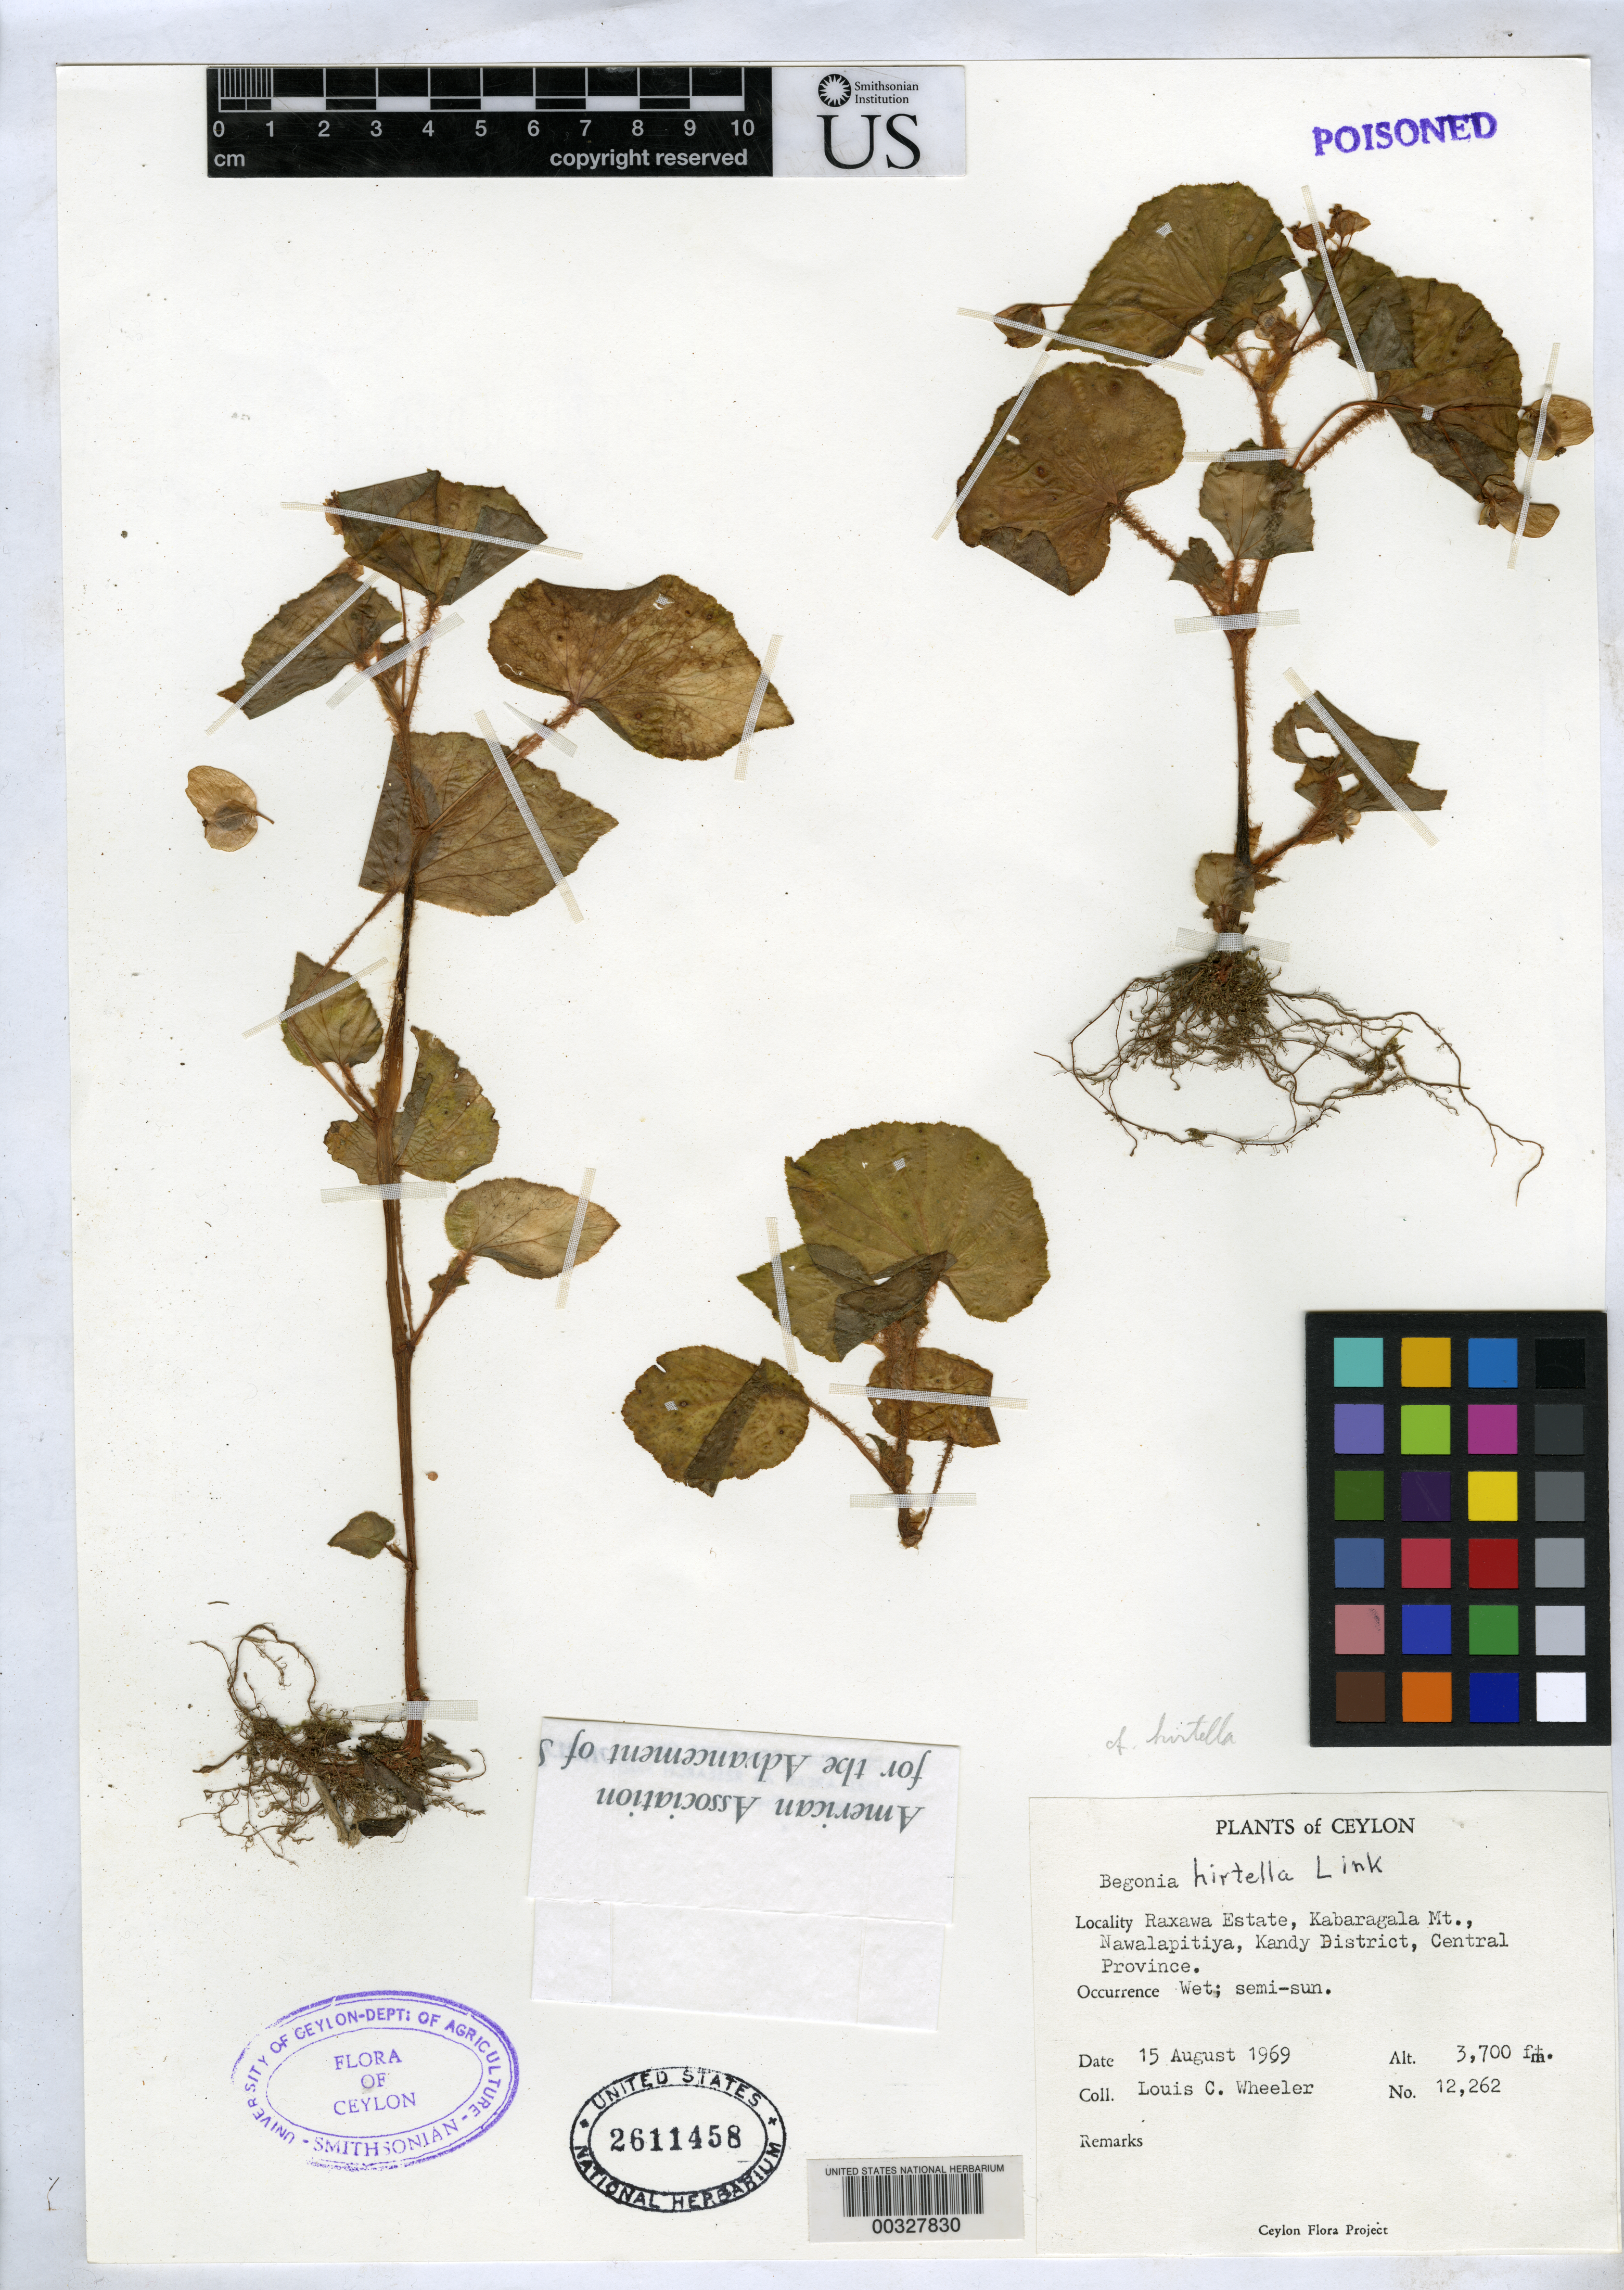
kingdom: Plantae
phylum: Tracheophyta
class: Magnoliopsida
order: Cucurbitales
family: Begoniaceae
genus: Begonia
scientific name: Begonia hirtella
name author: Link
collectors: L. C. Wheeler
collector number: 12262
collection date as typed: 15 Aug 1969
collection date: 1969-08-15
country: Sri Lanka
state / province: Central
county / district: Kandy Dist.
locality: Raxawa estate, kabaragala mt., nawalapitiya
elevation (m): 1128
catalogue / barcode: US 2611458